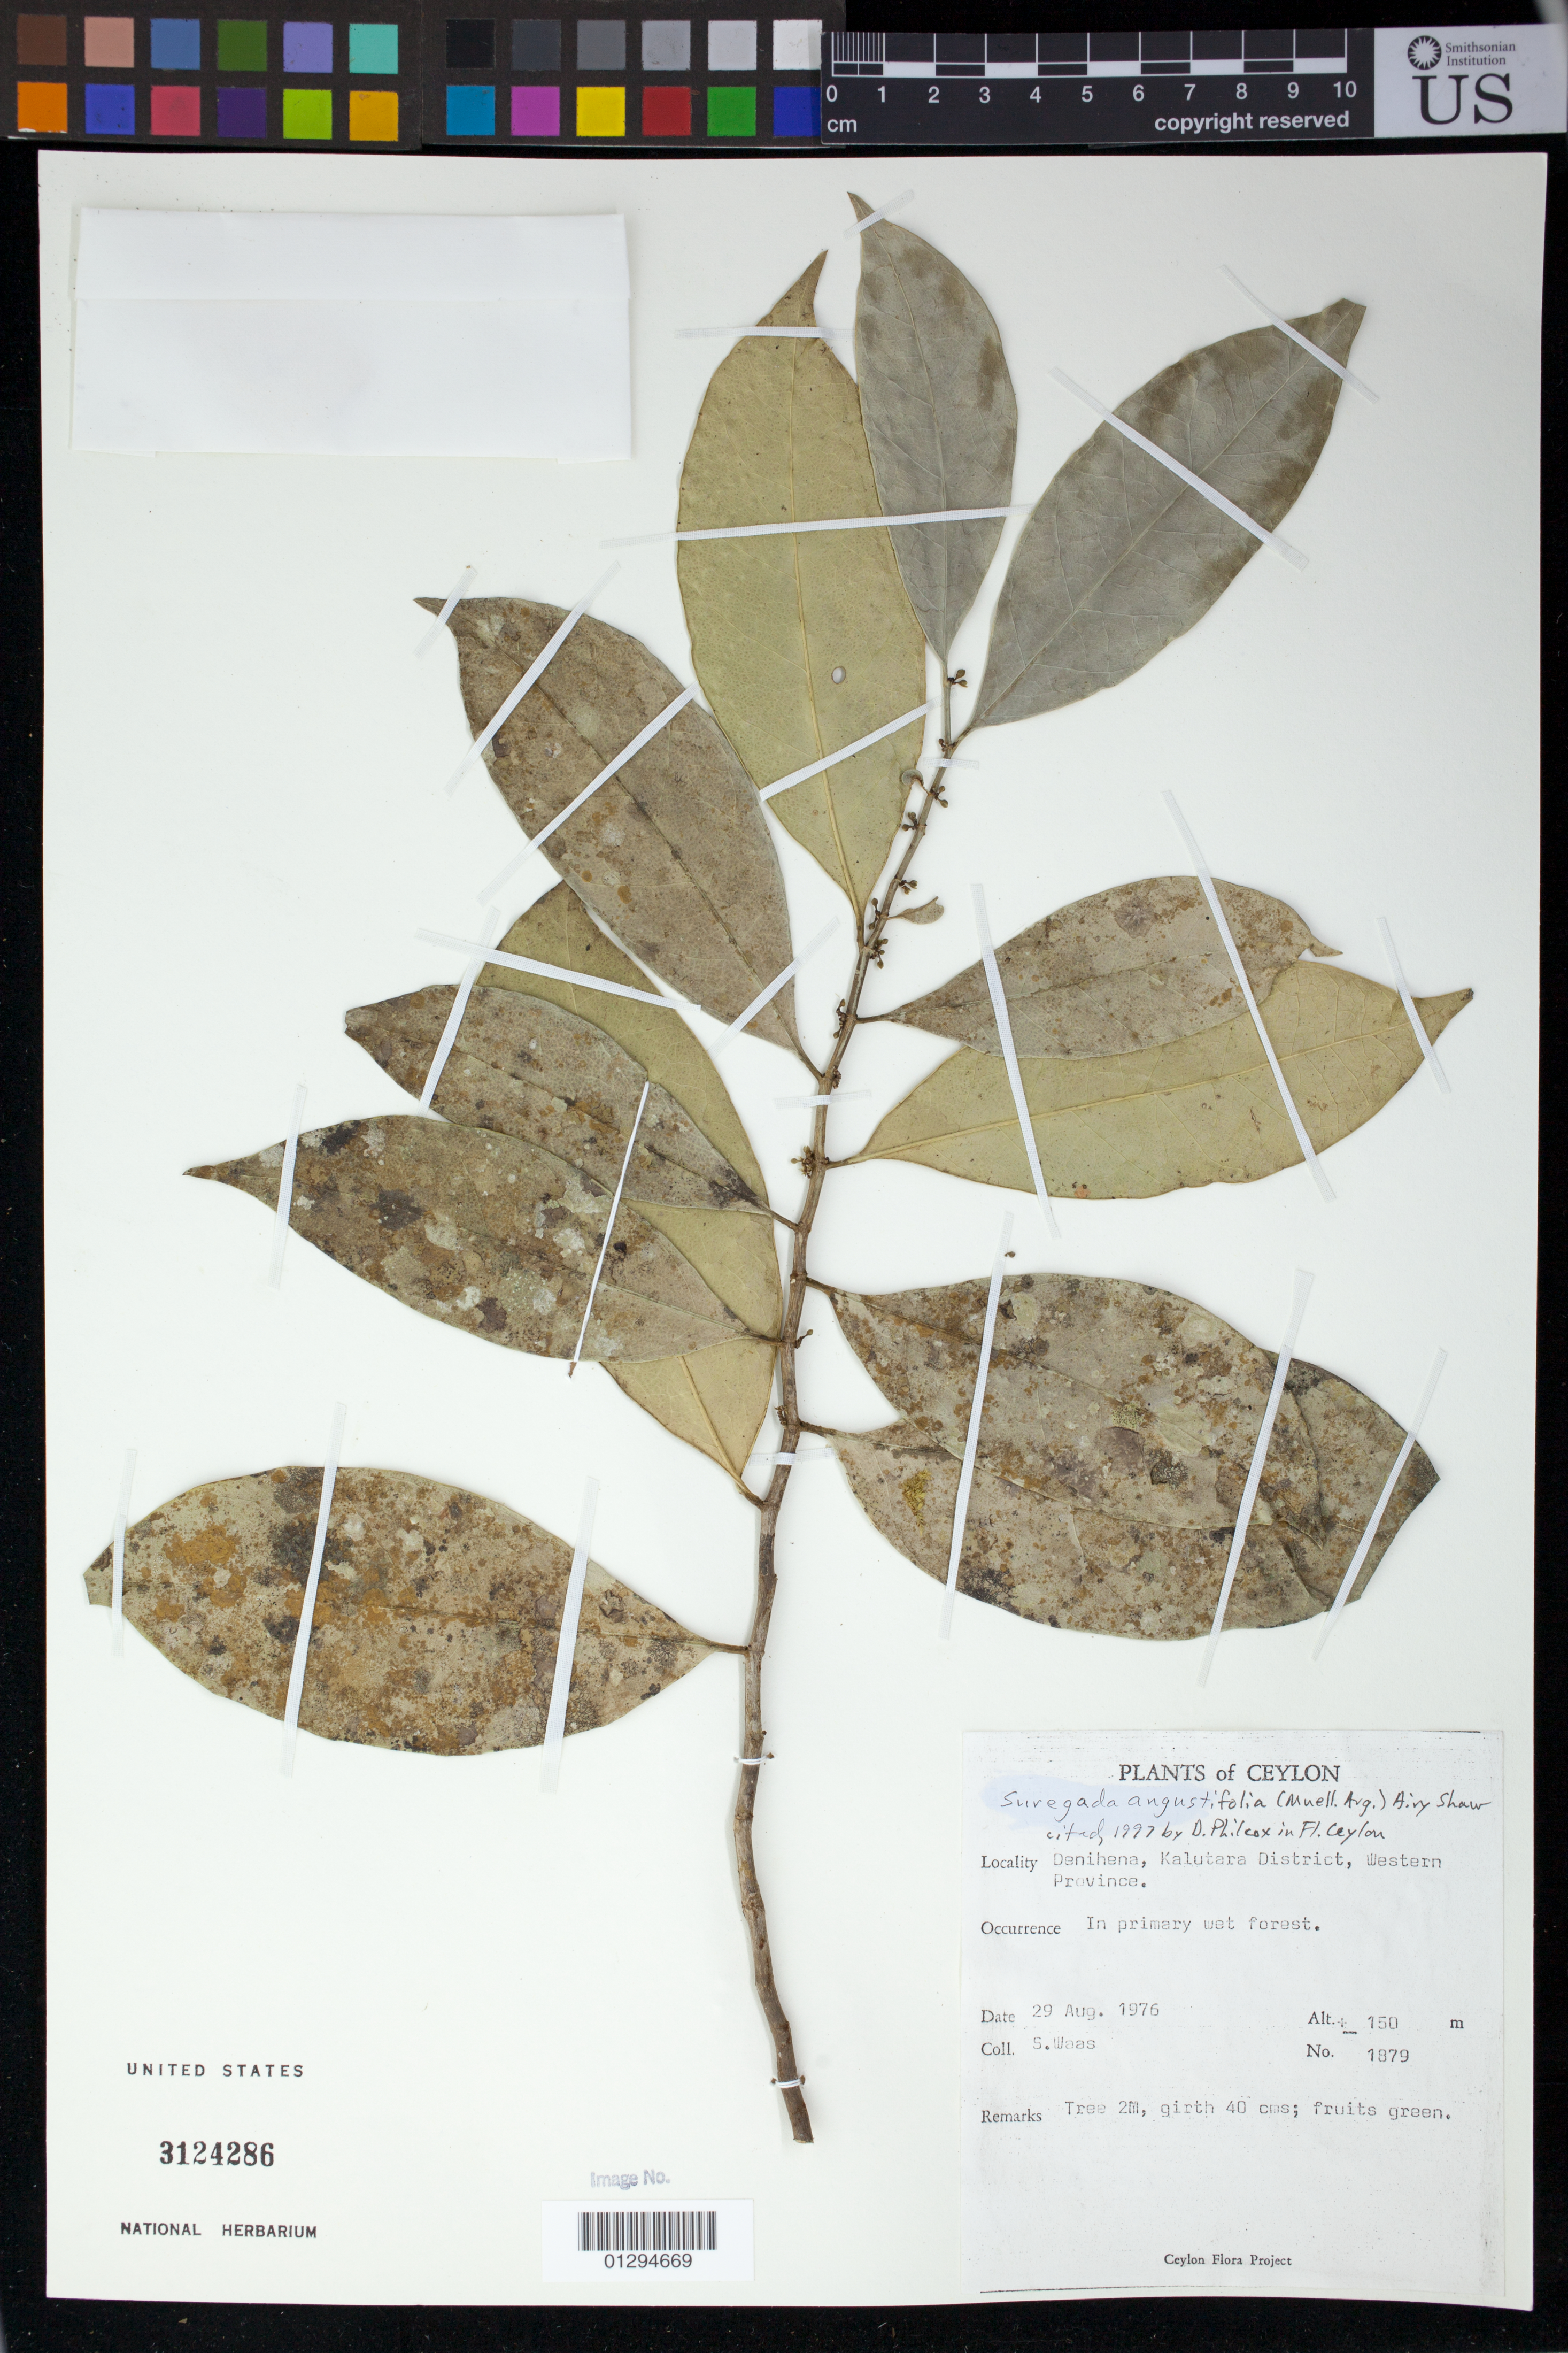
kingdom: Plantae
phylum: Tracheophyta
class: Magnoliopsida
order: Malpighiales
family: Euphorbiaceae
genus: Suregada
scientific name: Suregada angustifolia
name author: Müll. Arg.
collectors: S. Waas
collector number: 1879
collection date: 1976-08-29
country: Sri Lanka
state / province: Western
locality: Denihena, Kalutara District.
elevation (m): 150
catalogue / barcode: US 3124286